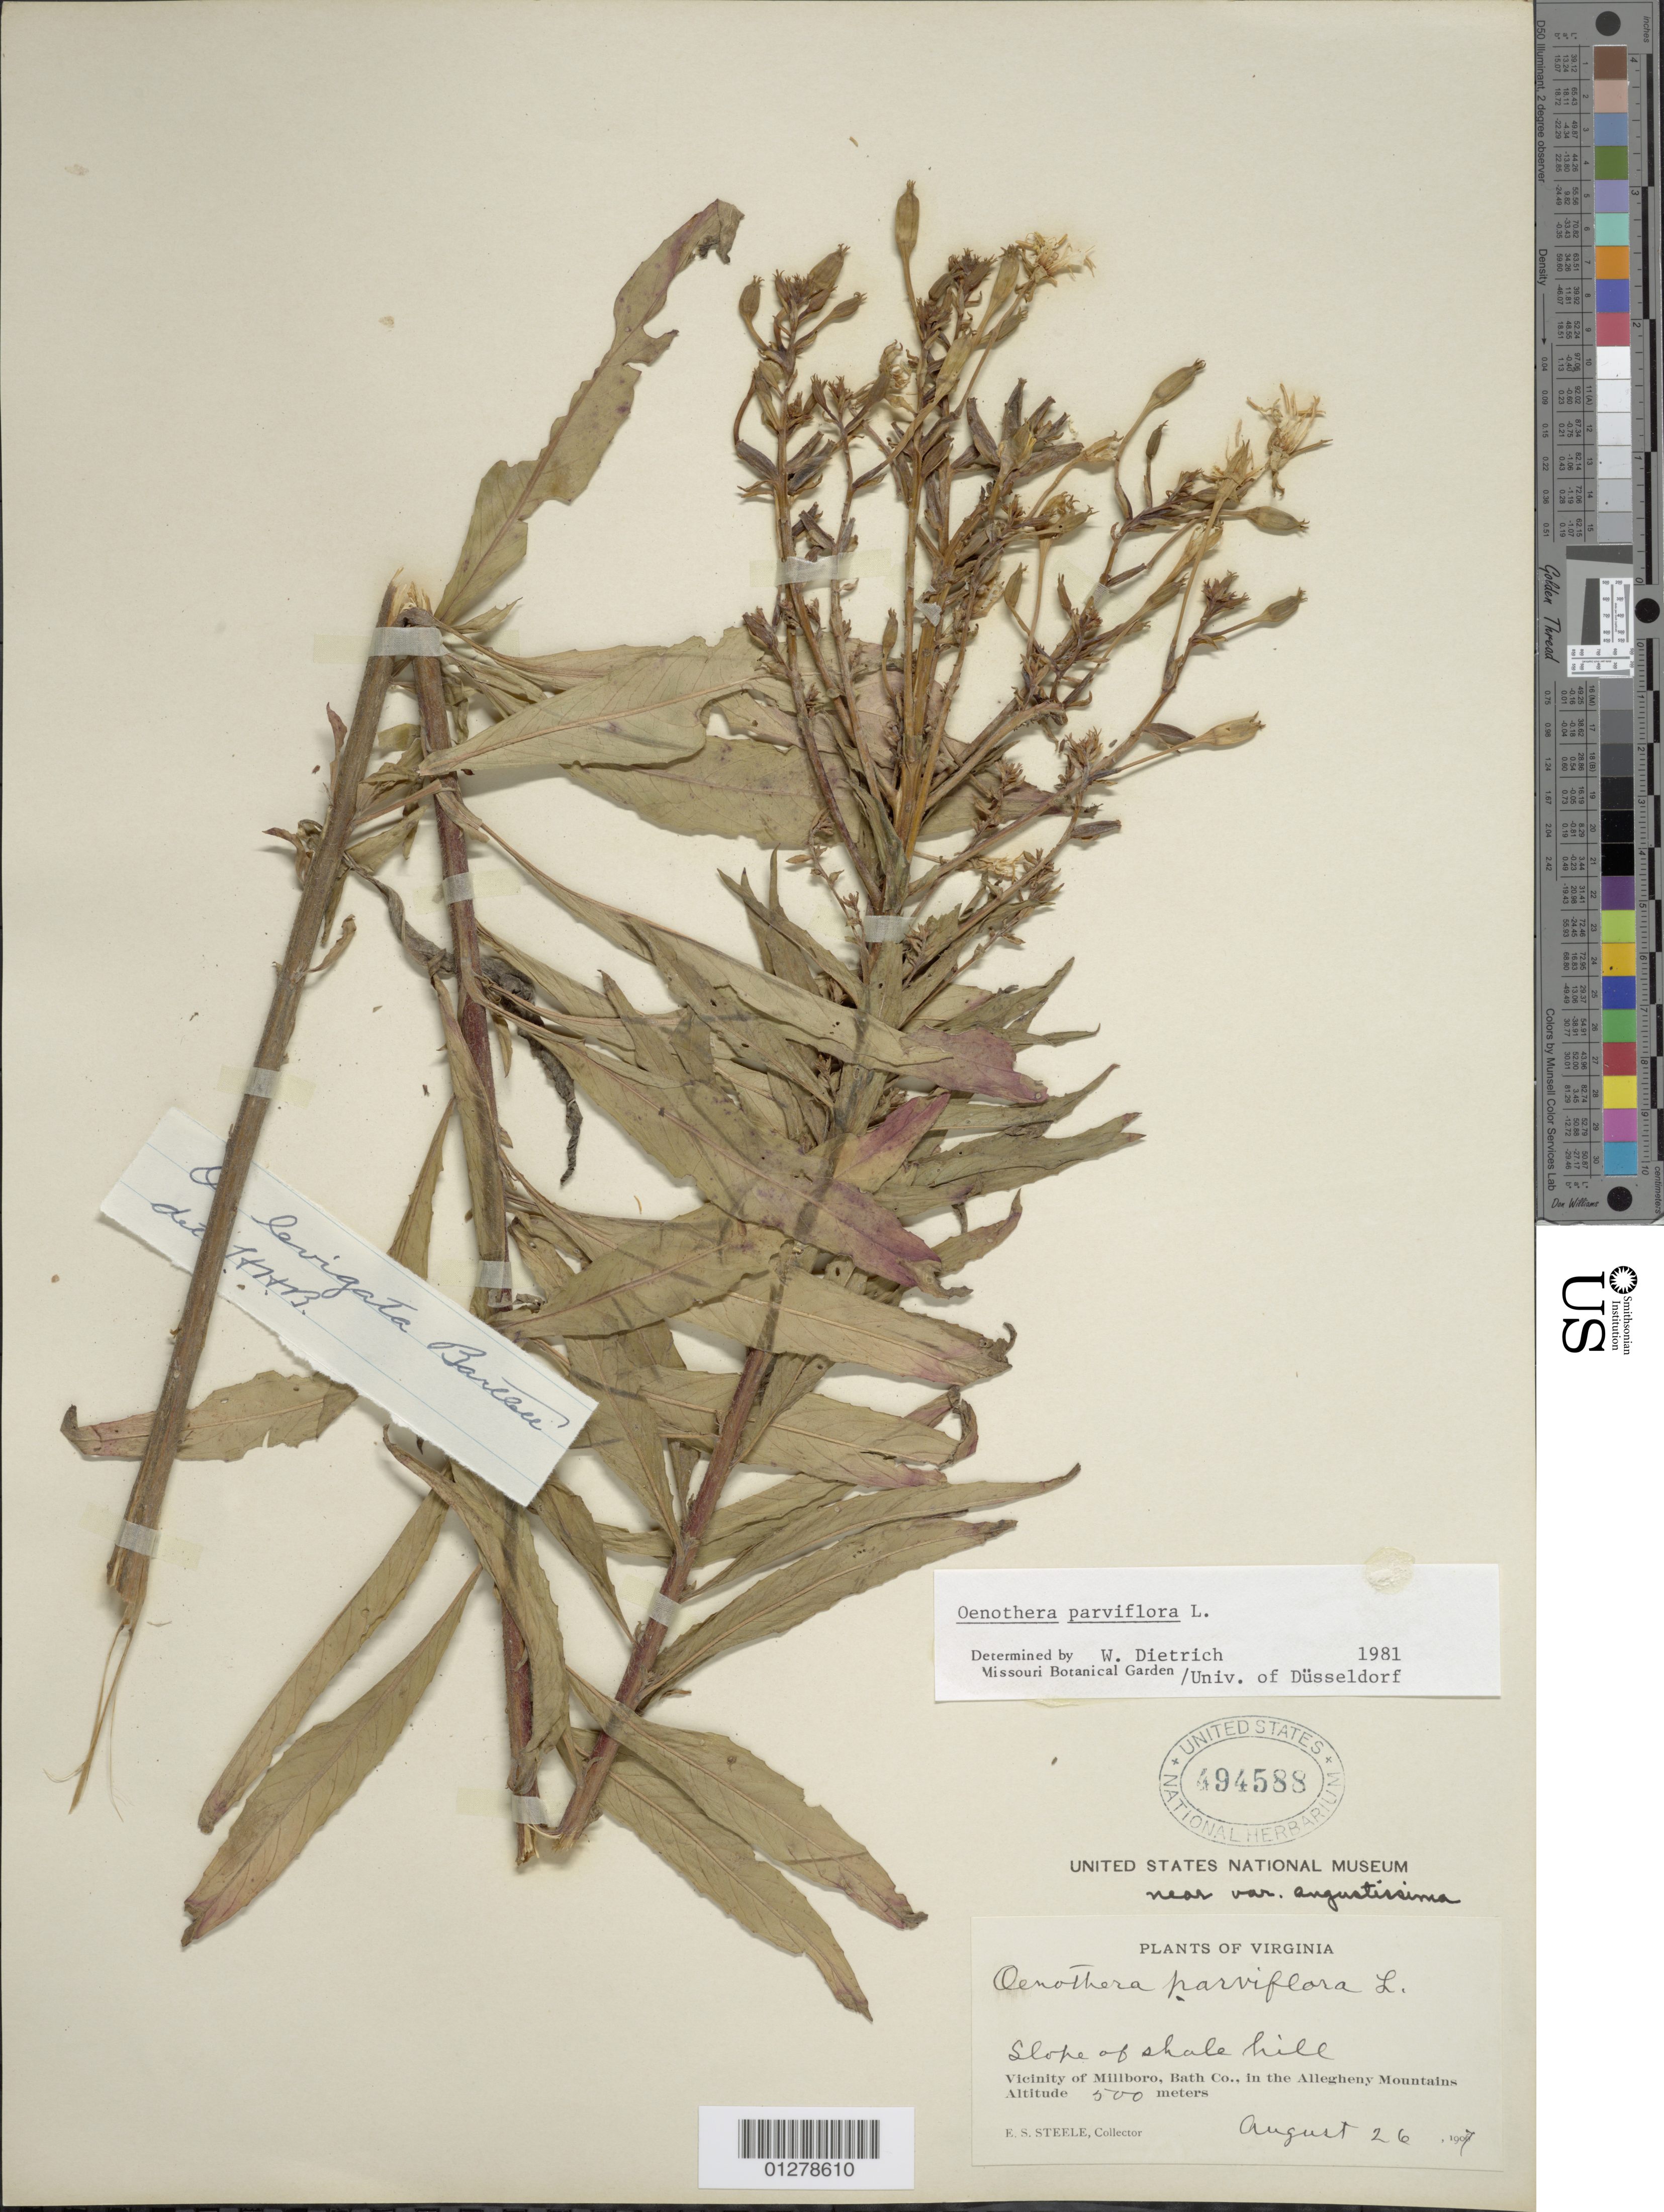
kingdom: Plantae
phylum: Tracheophyta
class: Magnoliopsida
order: Myrtales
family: Onagraceae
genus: Oenothera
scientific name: Oenothera parviflora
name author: L.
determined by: Munz, Philip A.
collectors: E. Steele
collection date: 1907-08-26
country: United States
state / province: Virginia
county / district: Bath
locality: Vicinity of Millboro, in the Allegheny Mts.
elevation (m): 500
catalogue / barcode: US 494588